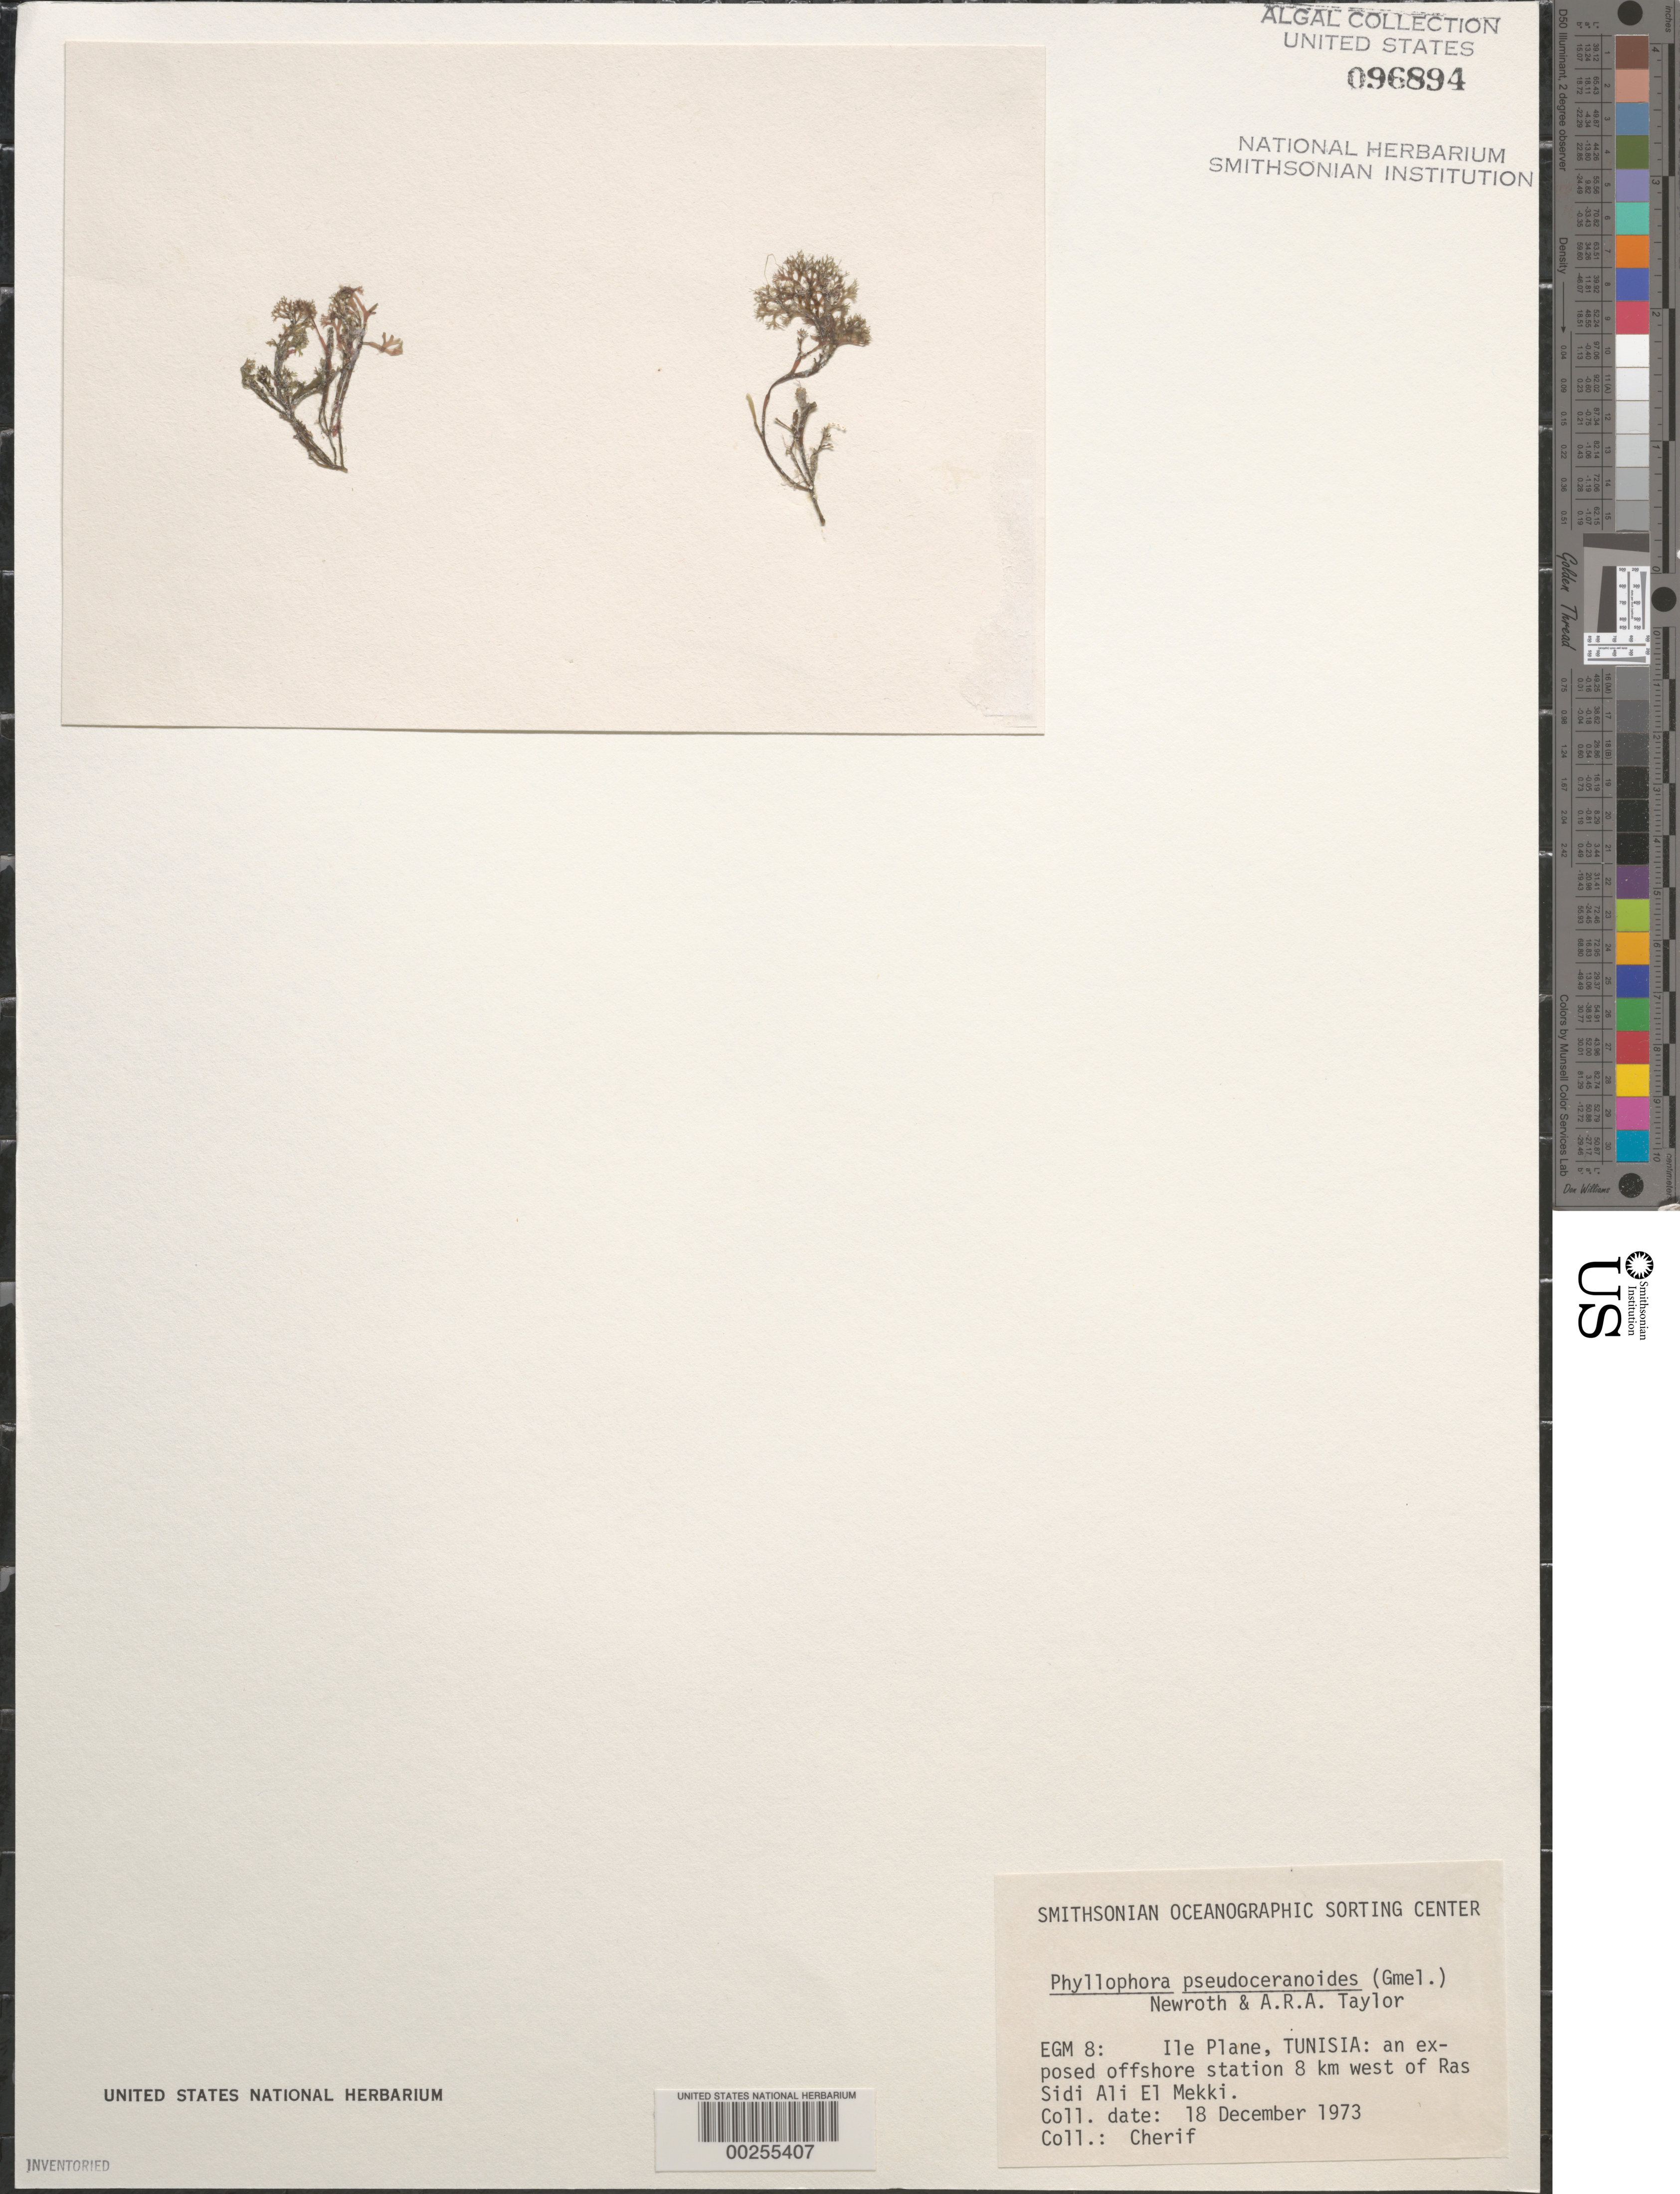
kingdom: Plantae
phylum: Rhodophyta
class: Florideophyceae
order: Gigartinales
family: Phyllophoraceae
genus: Phyllophora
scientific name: Phyllophora pseudoceranoides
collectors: -. Cherif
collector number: EGM 8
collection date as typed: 18 Dec 1973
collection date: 1973-12-18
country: Tunisia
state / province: Tunis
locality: Ile Plane, 8 km west of Ras Sidi ali el Mekki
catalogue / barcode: US 96894